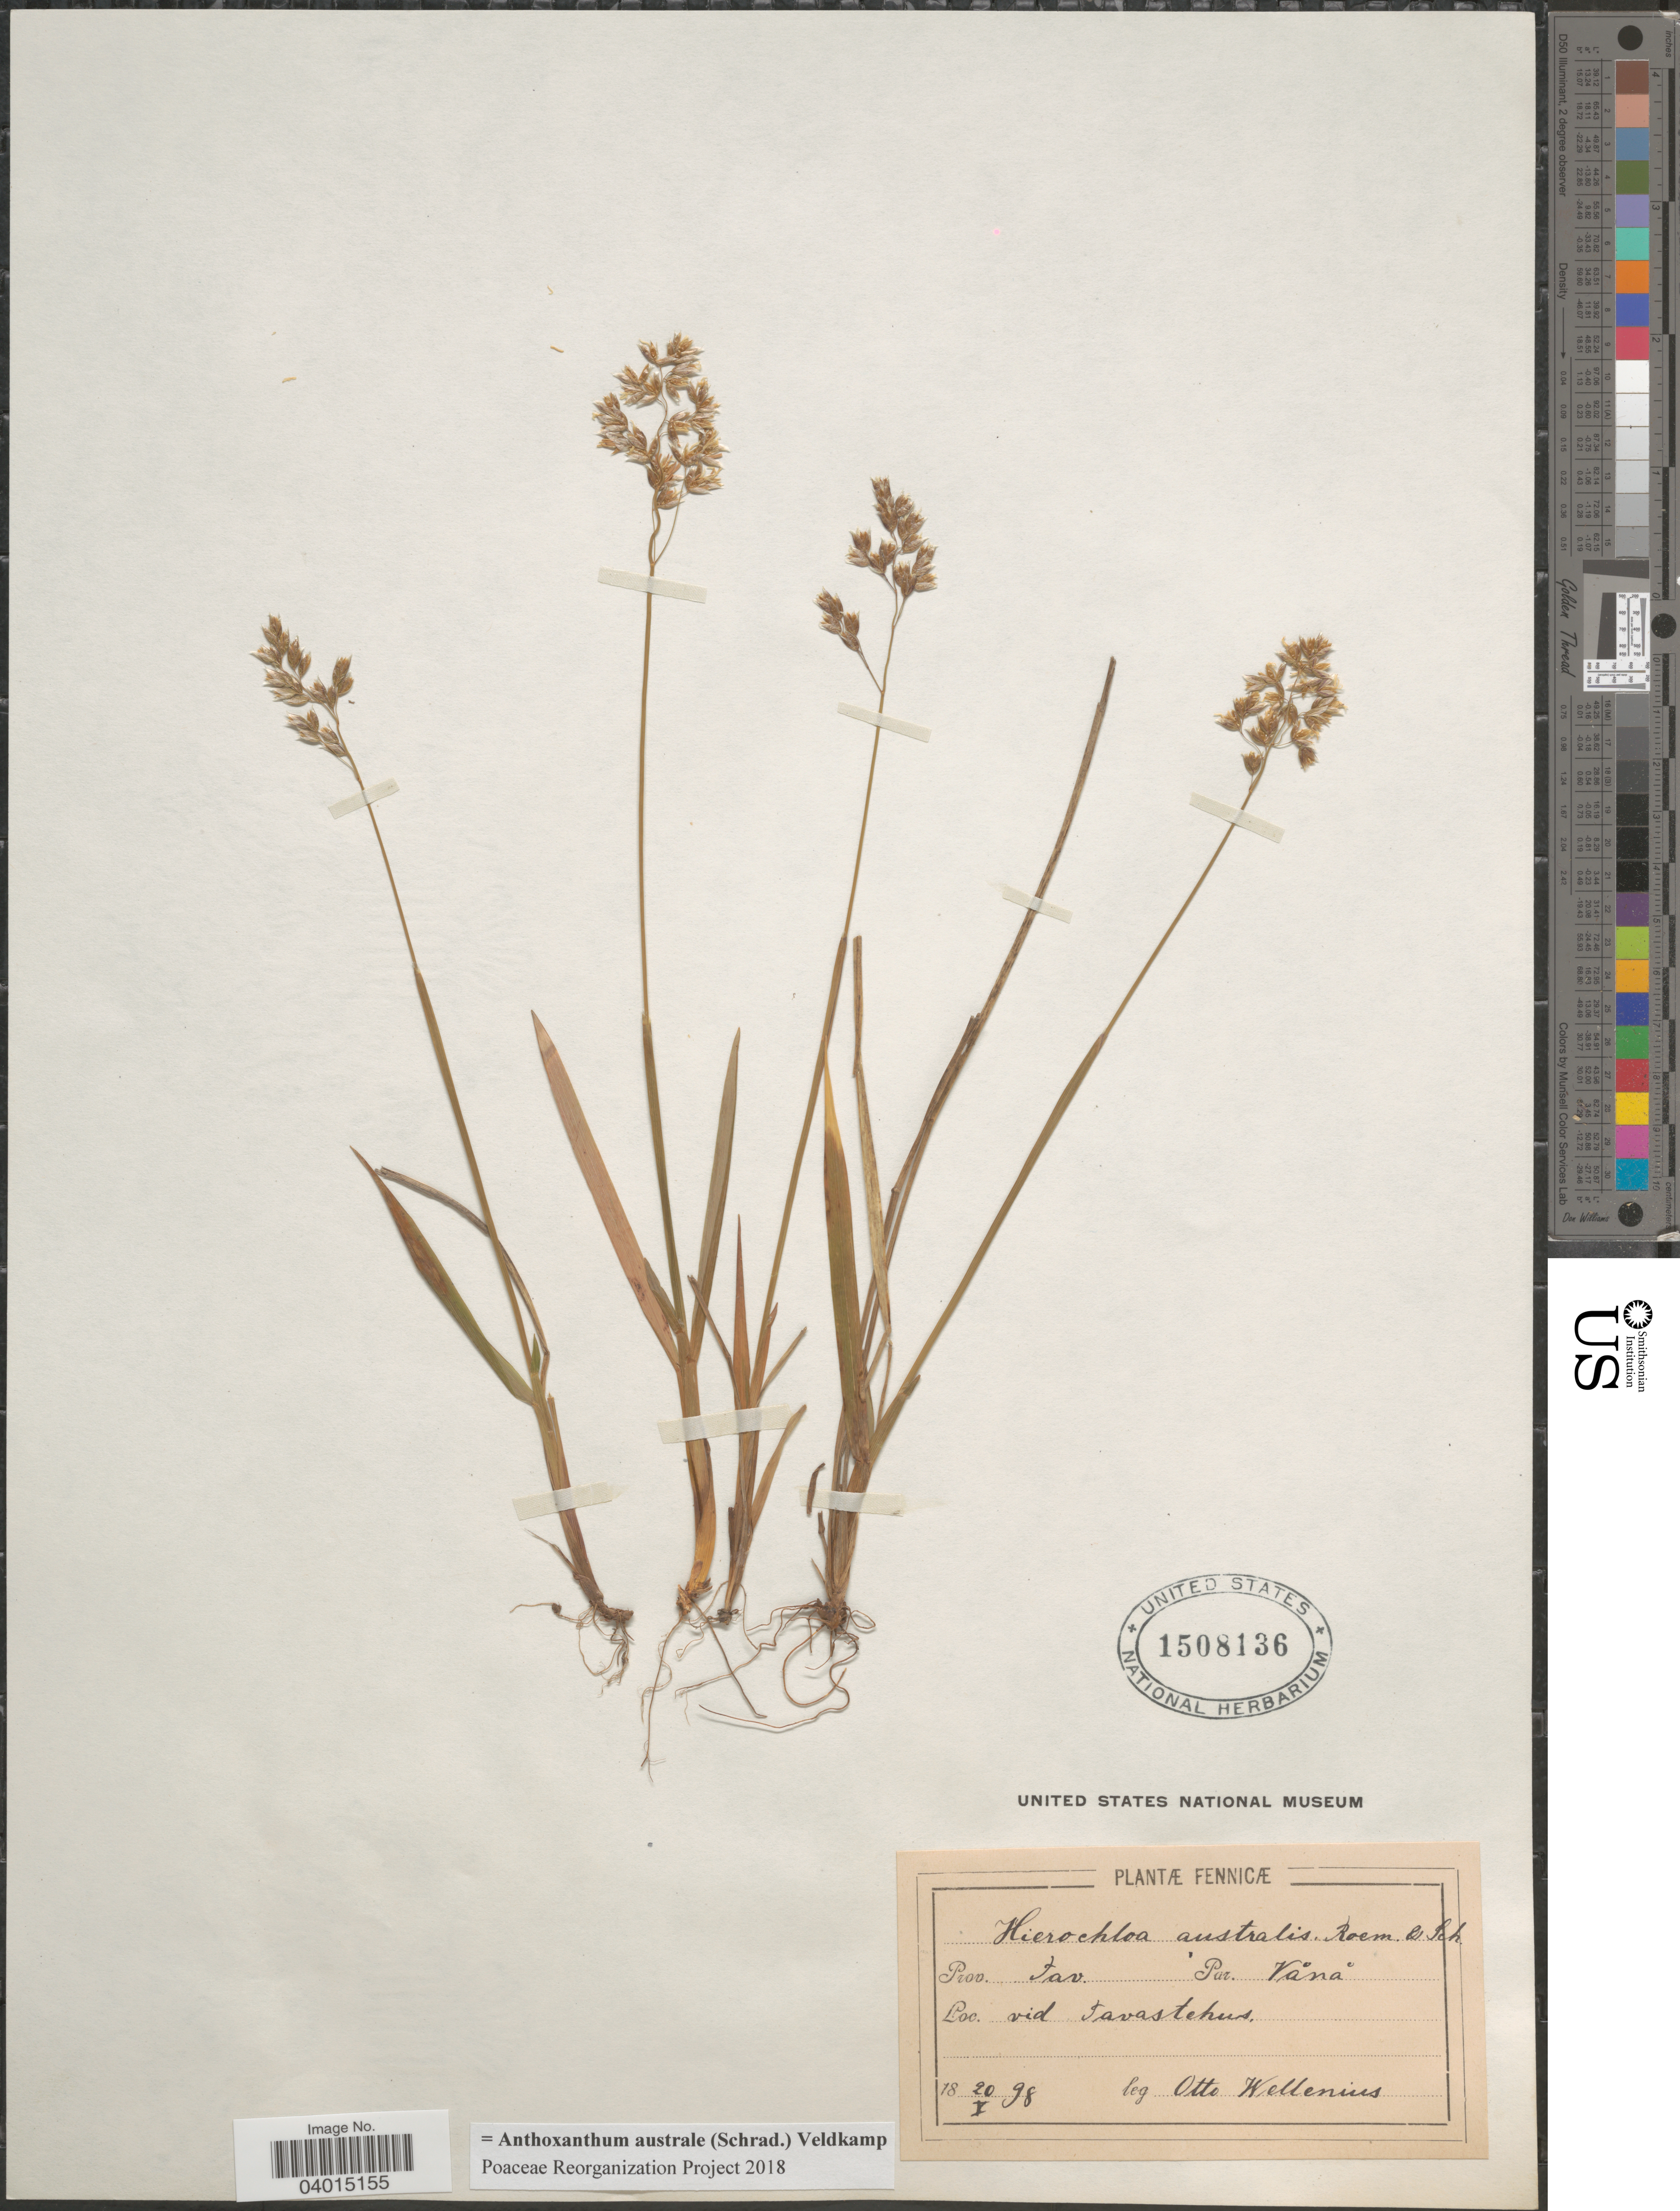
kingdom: Plantae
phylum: Tracheophyta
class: Liliopsida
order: Poales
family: Poaceae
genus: Anthoxanthum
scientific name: Anthoxanthum australe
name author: (Schrad.) Veldkamp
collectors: O. Wellenius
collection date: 1898-05-20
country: Finland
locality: Fennicæ. Prov. Zav. Par. Vana. vid tavaschus. [interpreted]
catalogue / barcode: US 1508136